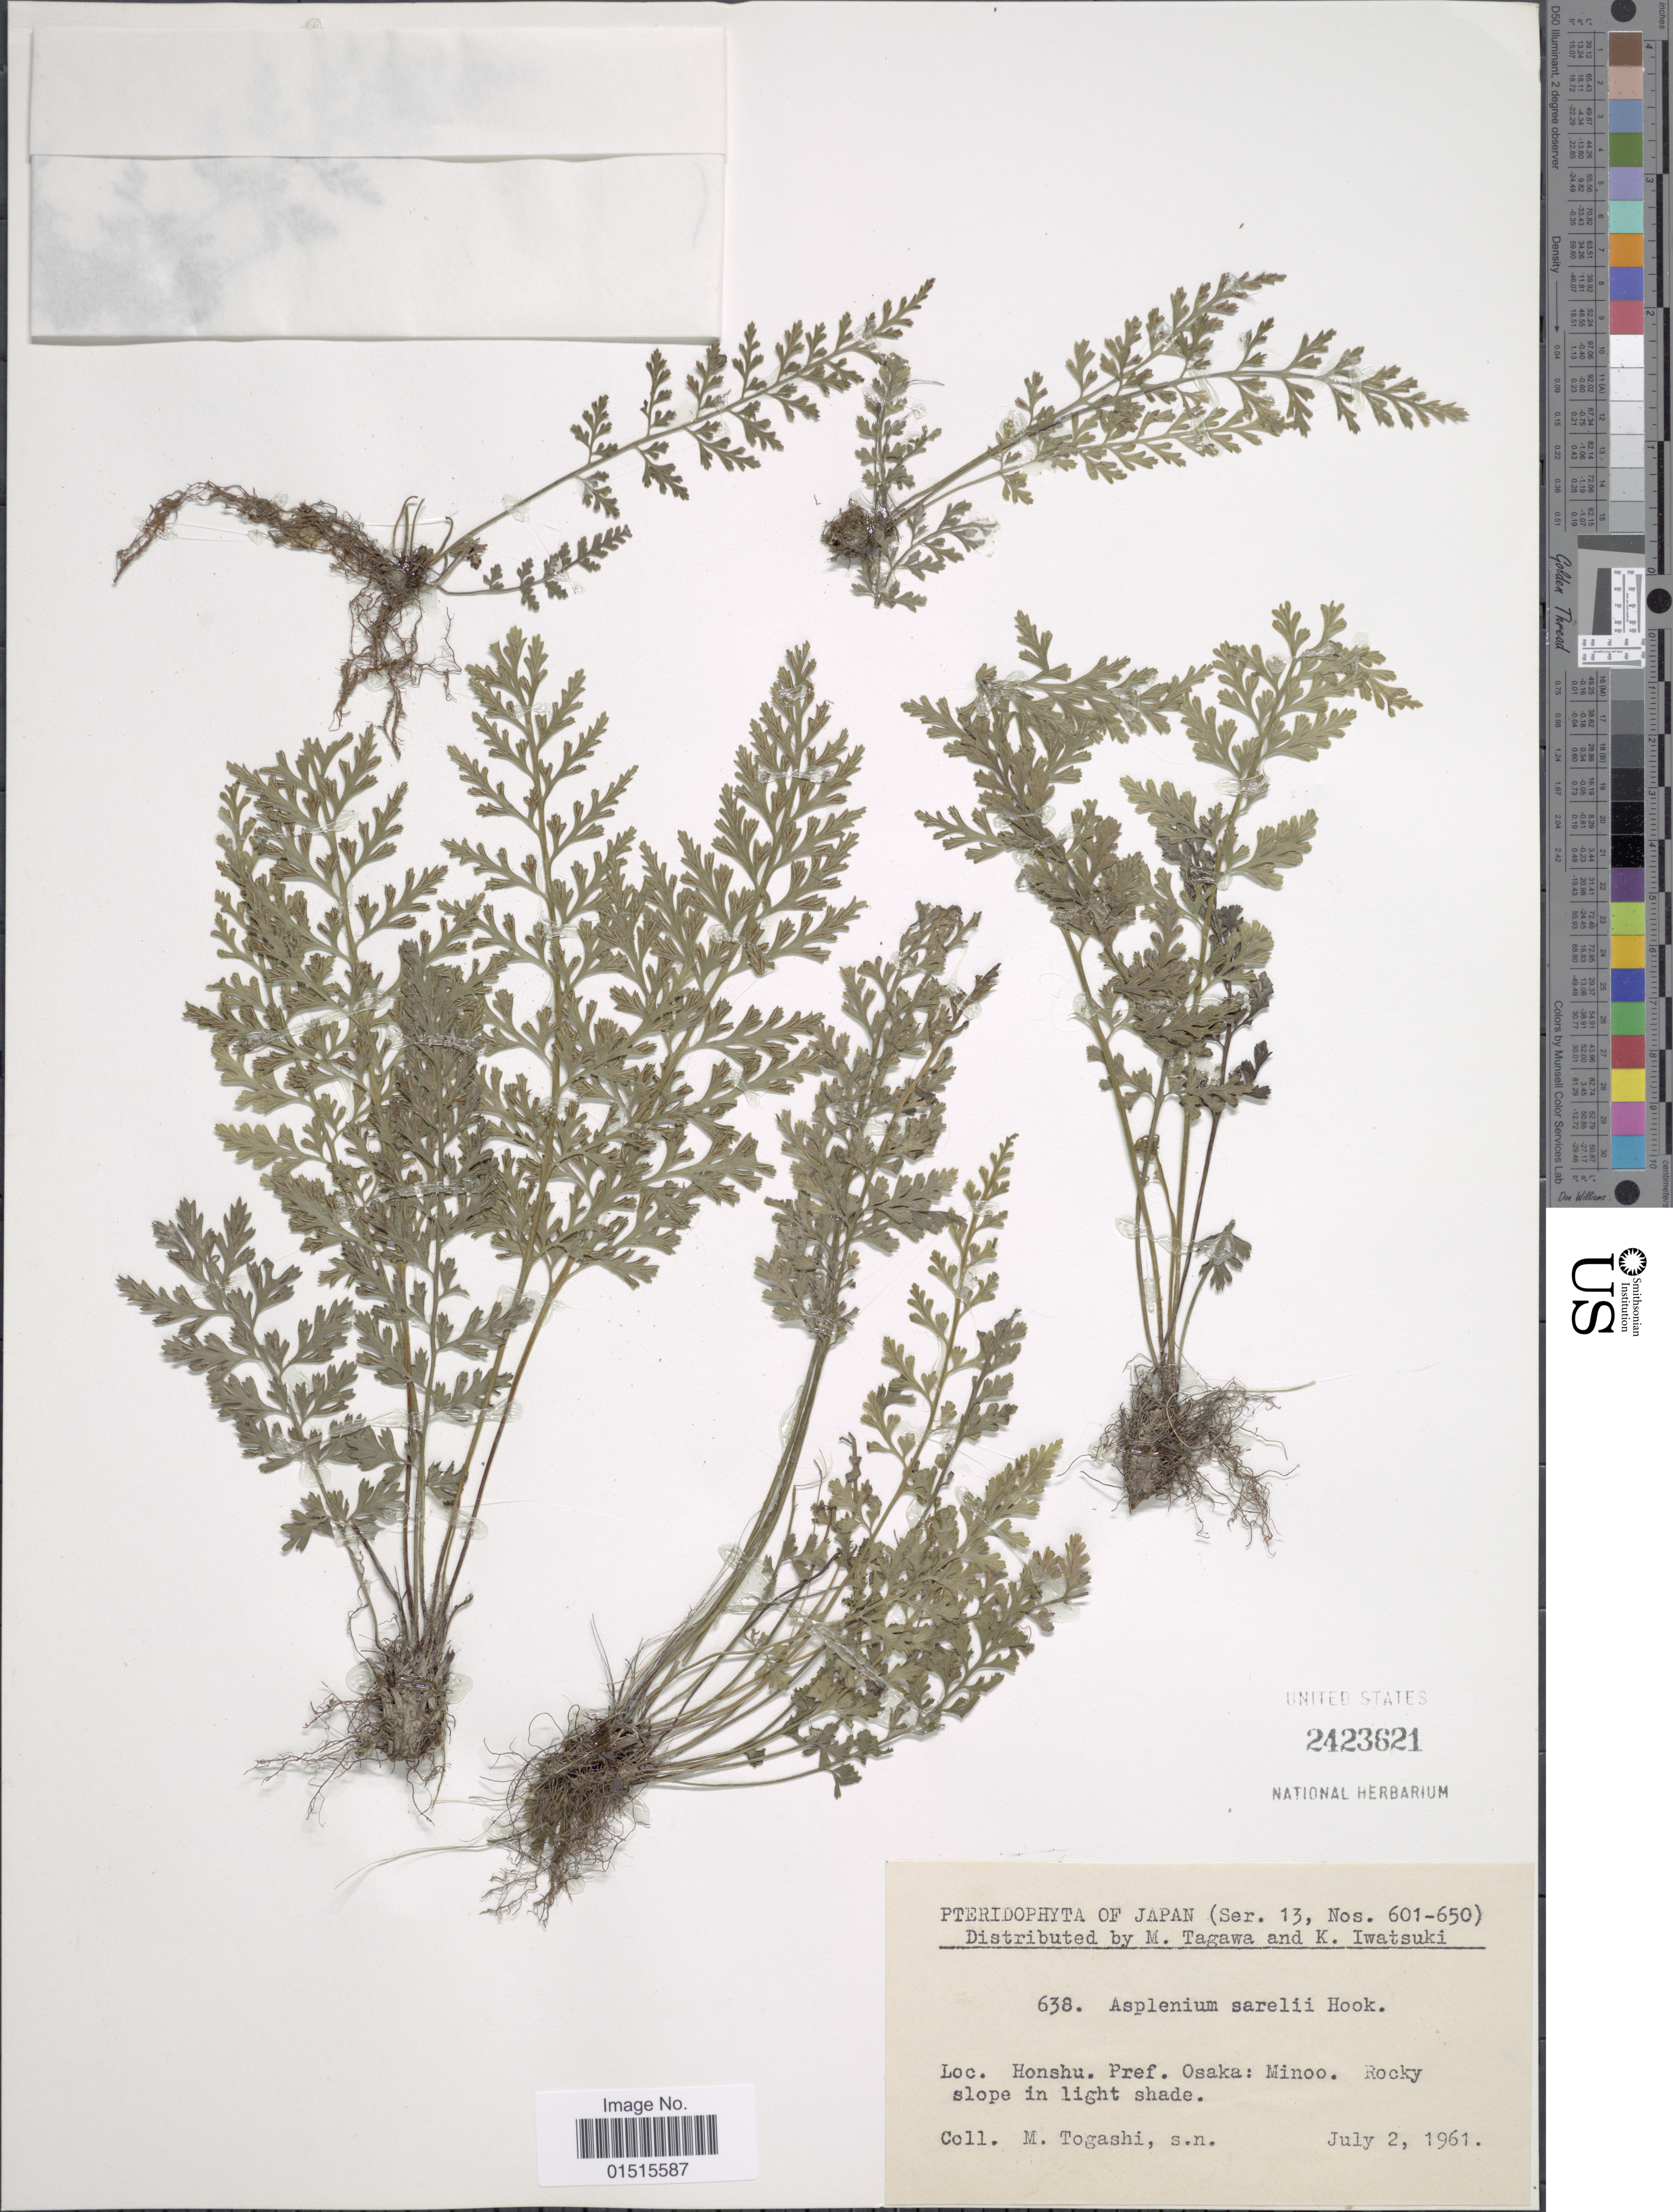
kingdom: Plantae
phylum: Tracheophyta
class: Polypodiopsida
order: Polypodiales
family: Aspleniaceae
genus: Asplenium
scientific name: Asplenium sarelii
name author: Hook.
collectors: M. Togashi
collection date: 1961-07-02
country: Japan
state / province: Osaka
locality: Honshu, Minoo. Rocky slope in light shade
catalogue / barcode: US 2423621